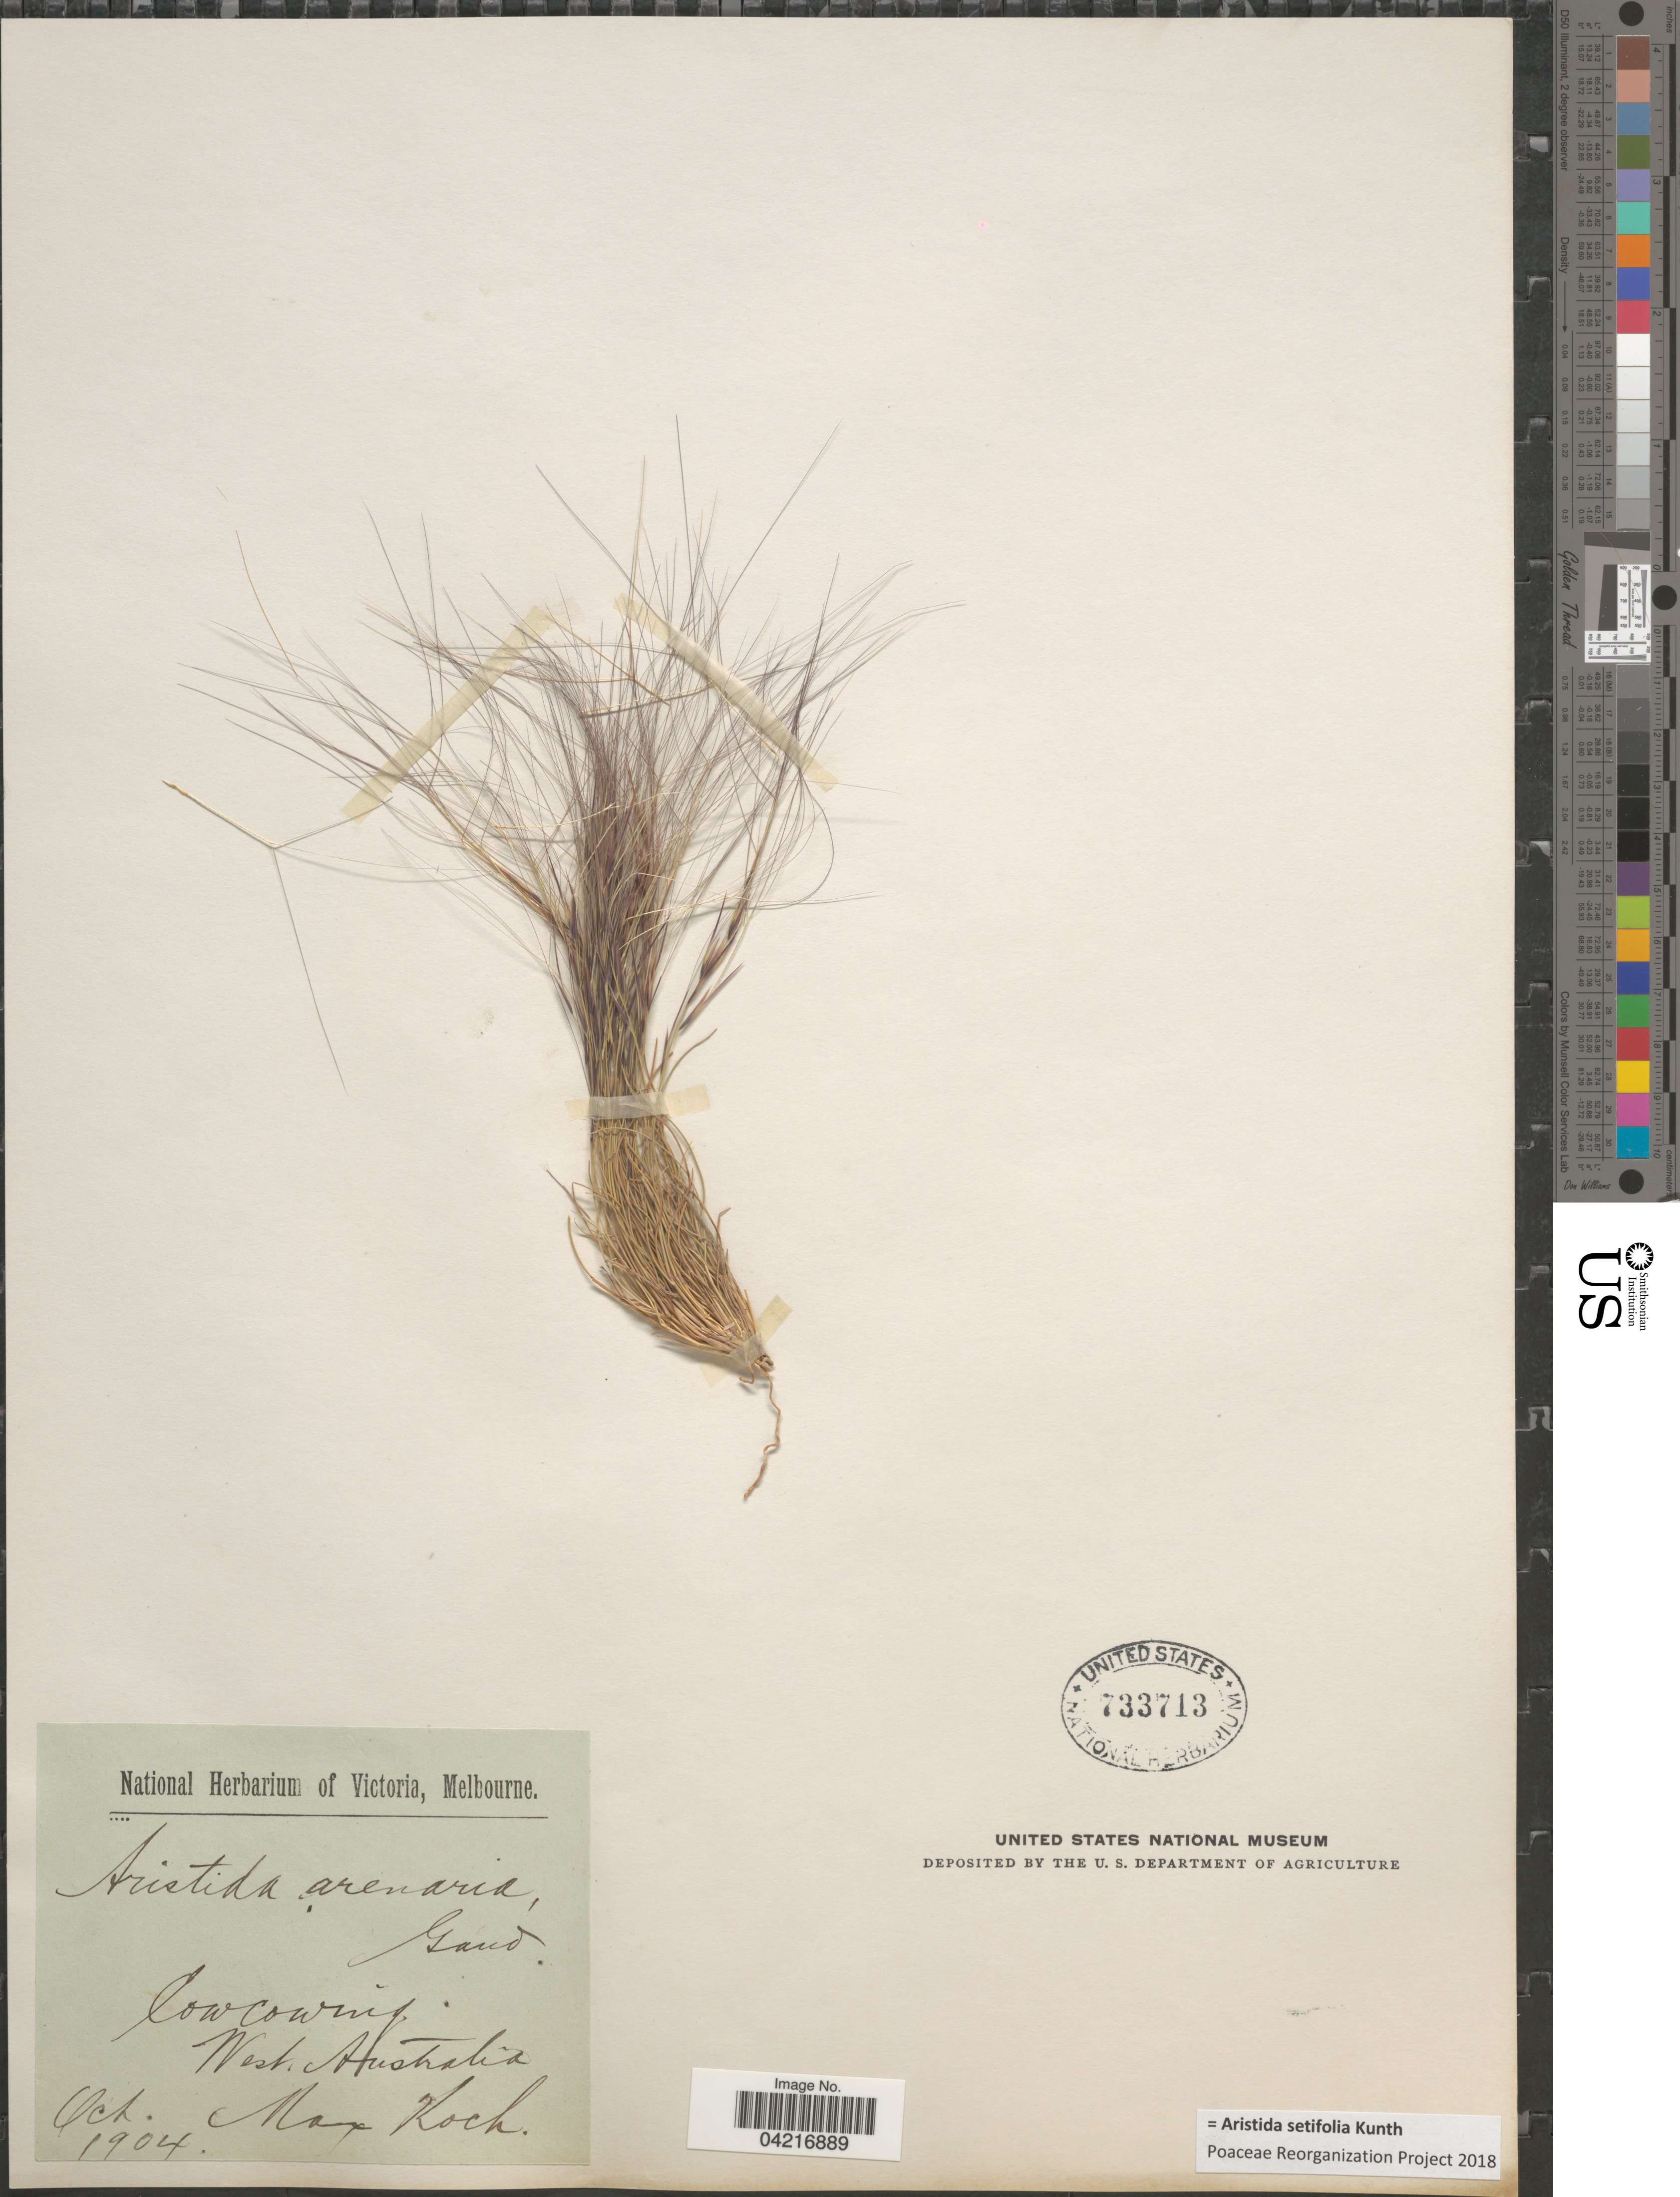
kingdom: Plantae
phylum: Tracheophyta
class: Liliopsida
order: Poales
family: Poaceae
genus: Aristida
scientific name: Aristida setifolia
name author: Kunth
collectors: M. Koch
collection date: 1904-10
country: Australia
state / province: Western Australia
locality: Cowcowing.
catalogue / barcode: US 733713